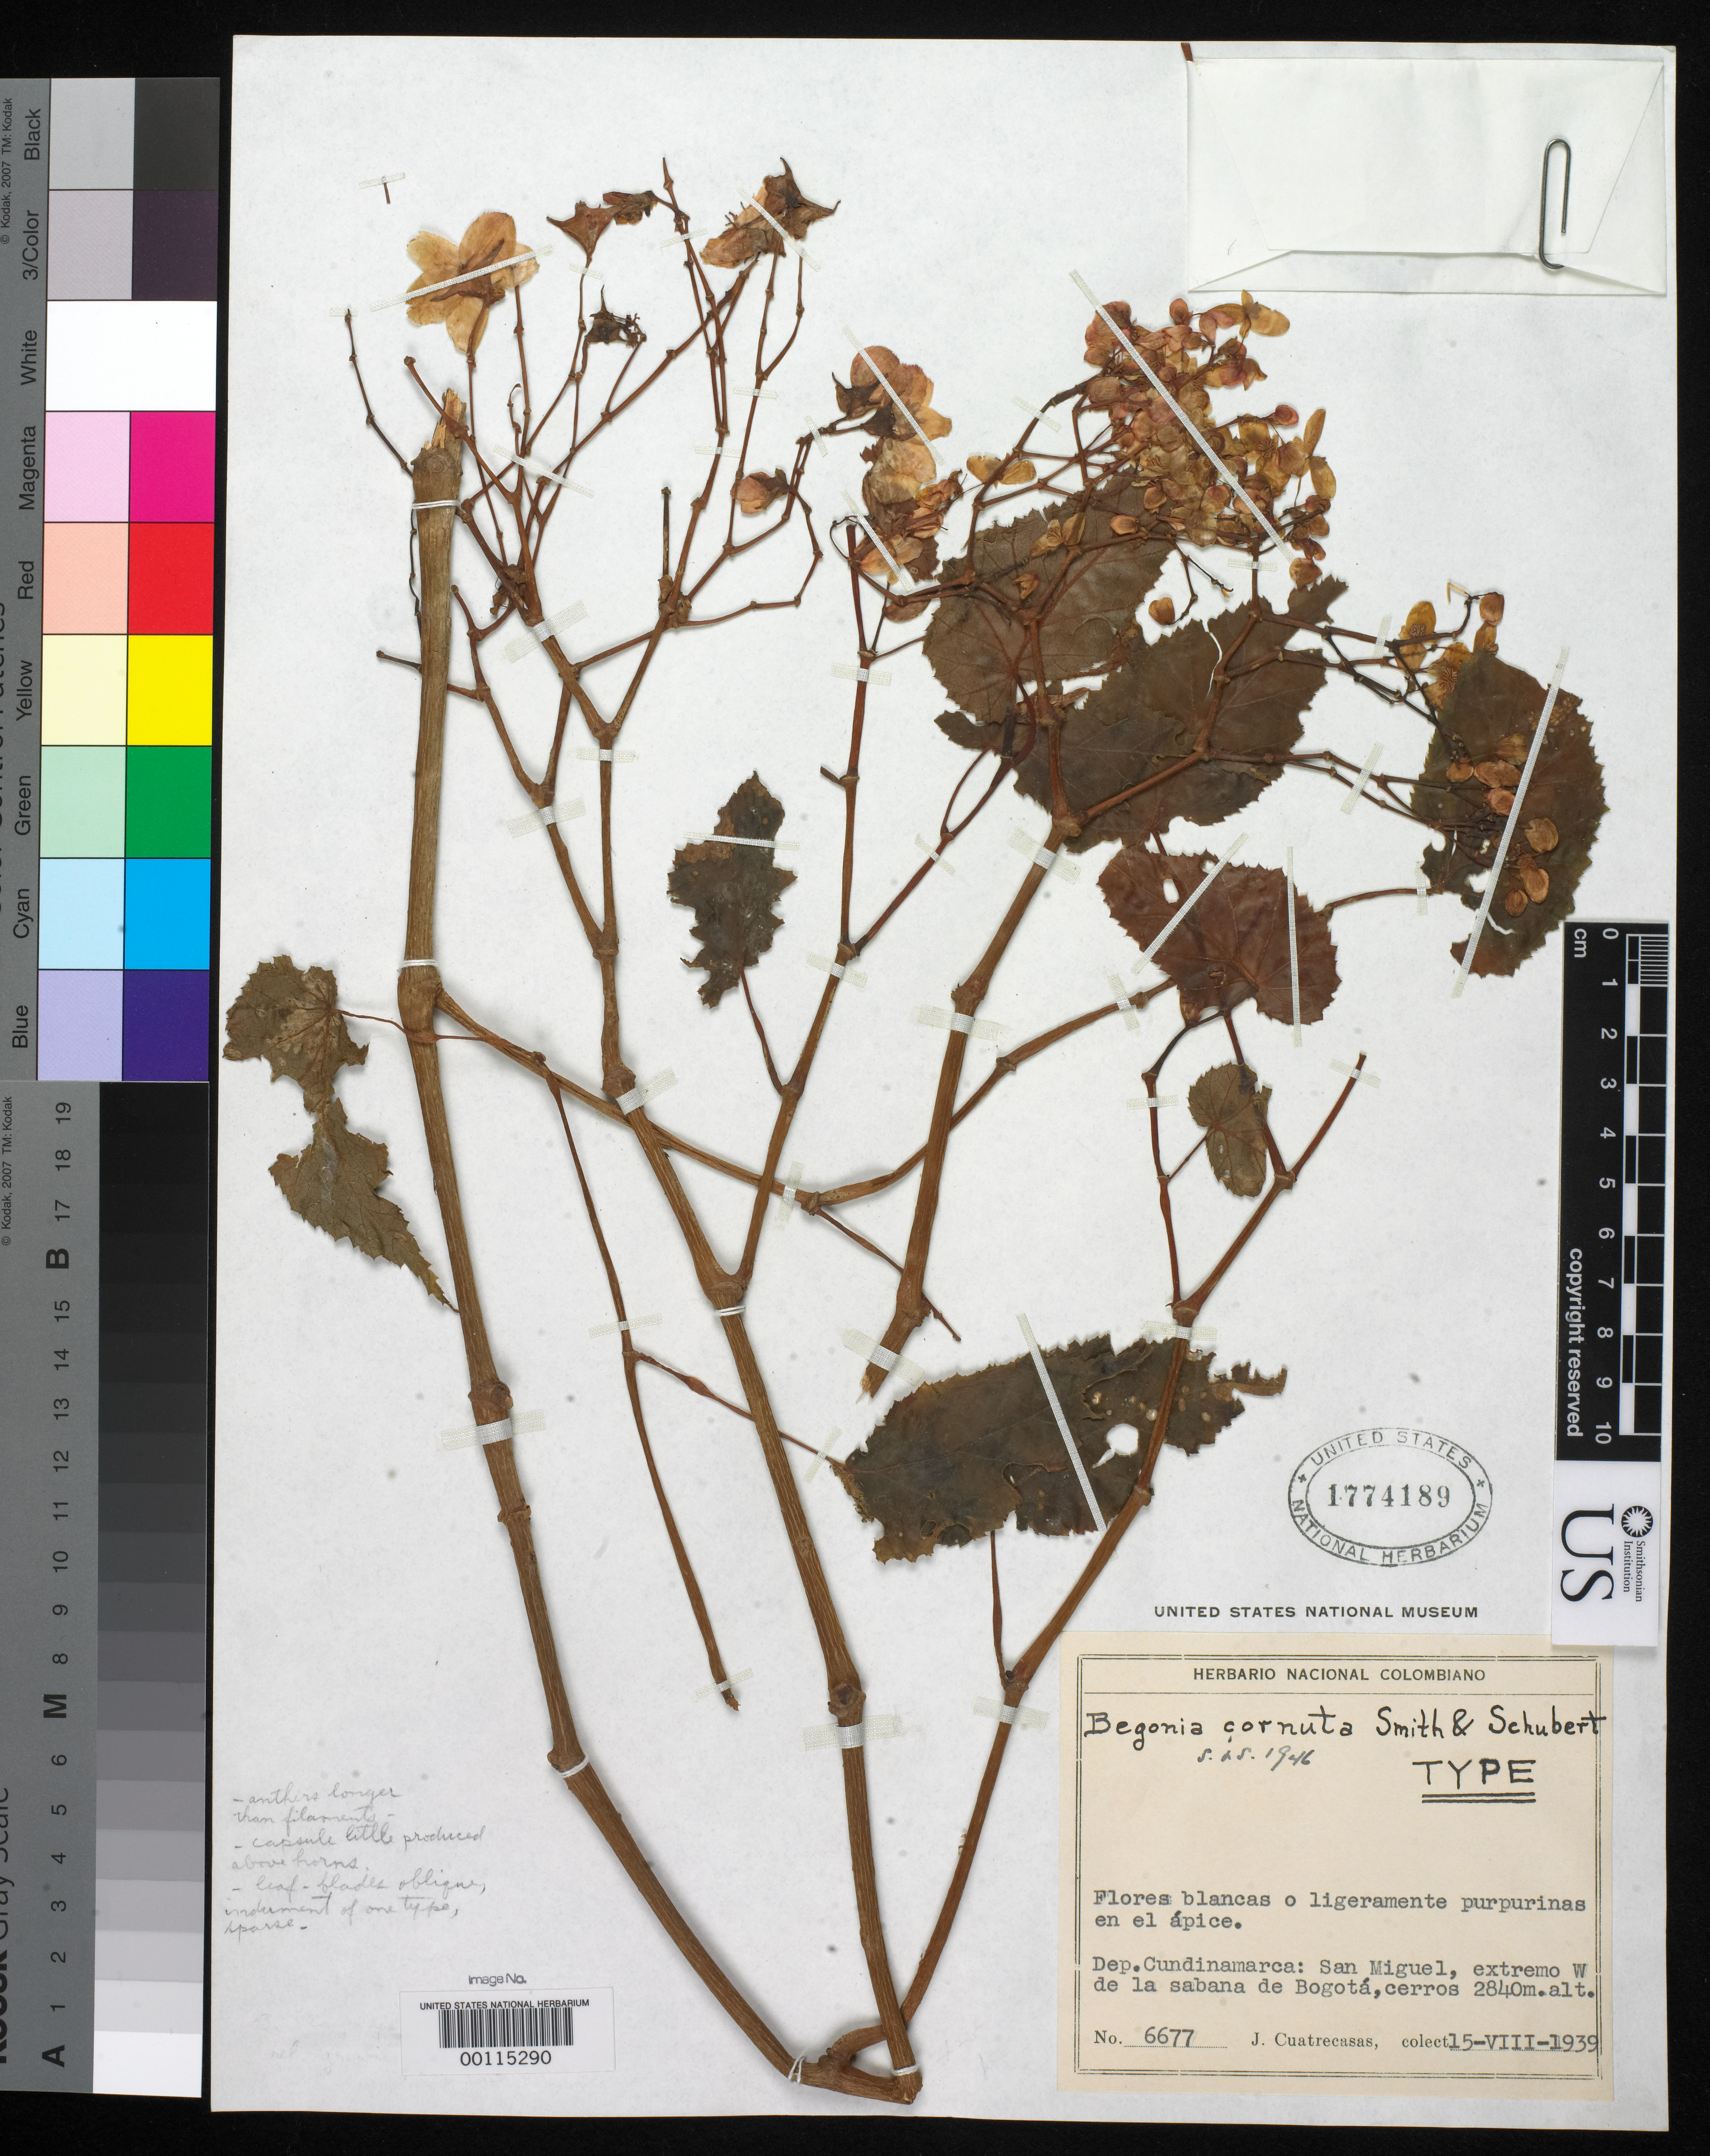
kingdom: Plantae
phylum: Tracheophyta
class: Magnoliopsida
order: Cucurbitales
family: Begoniaceae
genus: Begonia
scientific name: Begonia cornuta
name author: L.B. Sm. & B.G. Schub.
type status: Holotype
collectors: J. Cuatrecasas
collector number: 6677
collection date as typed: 15 Aug 1939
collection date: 1939-08-15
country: Colombia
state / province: Cundinamarca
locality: Sal Miguel, extreme southern end of Savanna of Bogota Hills.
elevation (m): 2840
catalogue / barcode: US 1774189